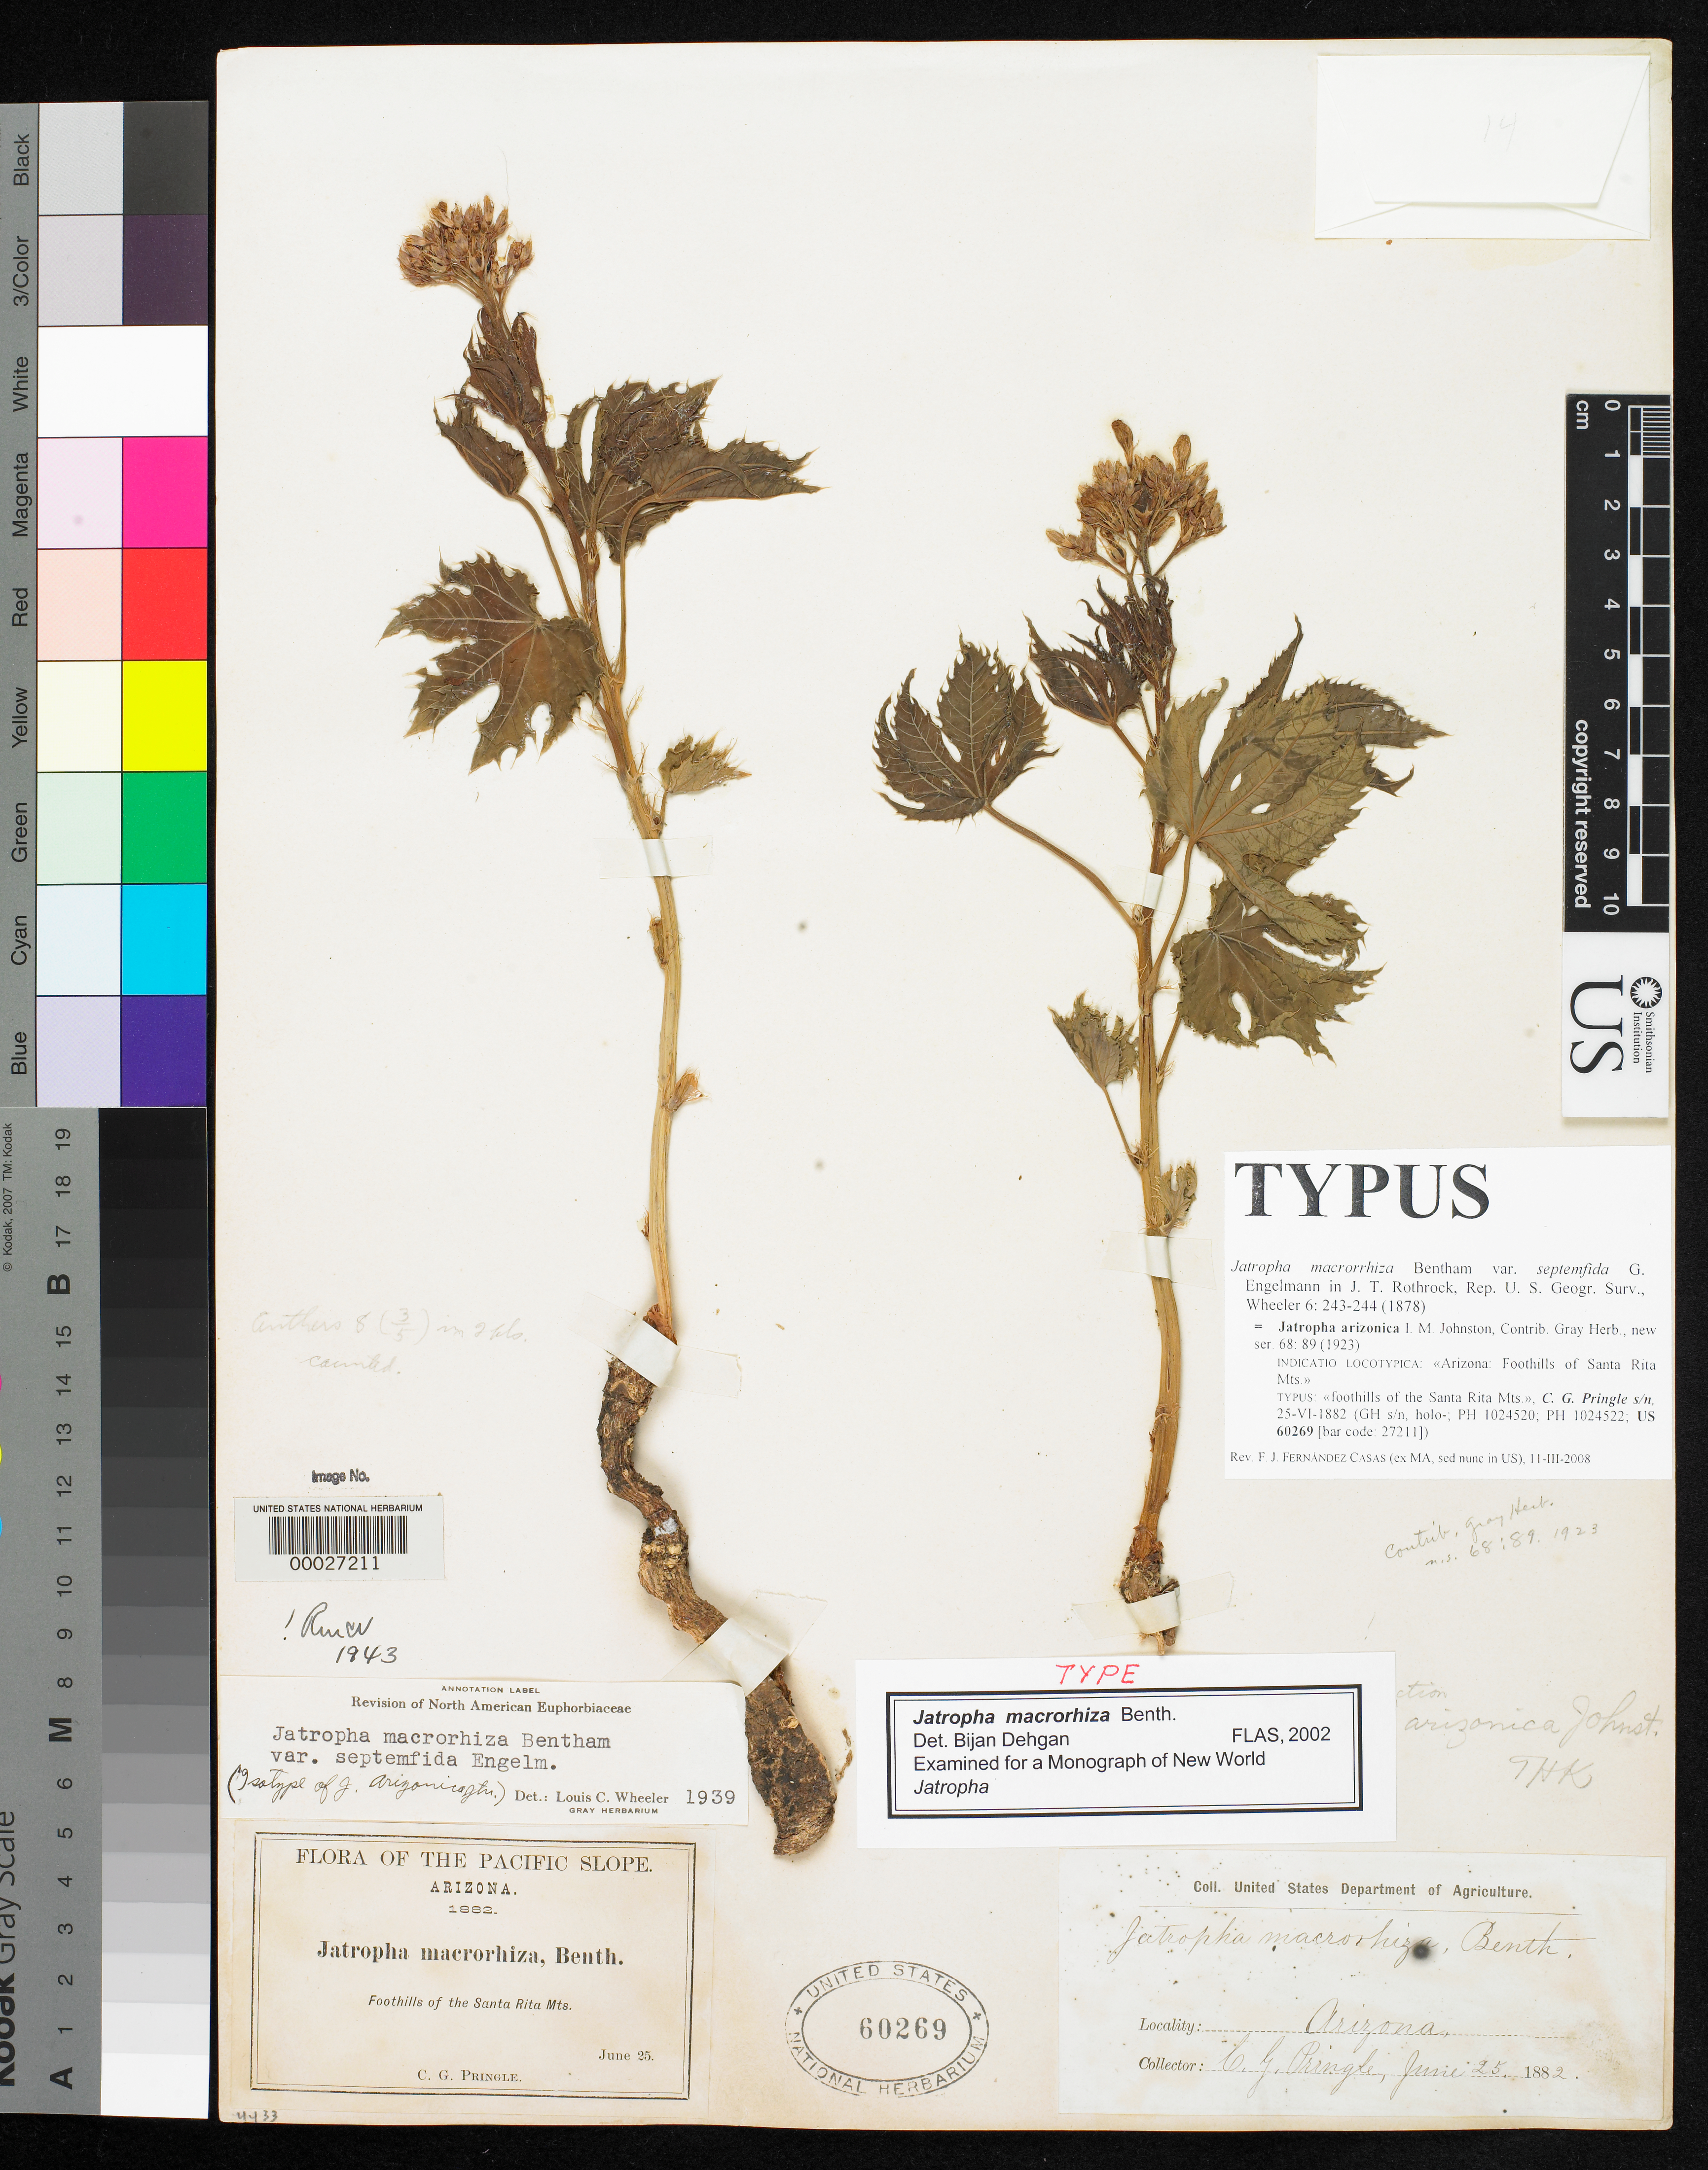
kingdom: Plantae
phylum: Tracheophyta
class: Magnoliopsida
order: Malpighiales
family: Euphorbiaceae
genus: Jatropha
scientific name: Jatropha arizonica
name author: I.M. Johnst.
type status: Isotype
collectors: C. G. Pringle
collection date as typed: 25 Jun 1882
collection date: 1882-06-25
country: United States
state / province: Arizona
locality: Foothills of the Santa Rita Mts.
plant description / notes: Collection (but not US sheet) cited 1997 by Steinmann & Felger, Aliso 16: 58.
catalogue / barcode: US 60269